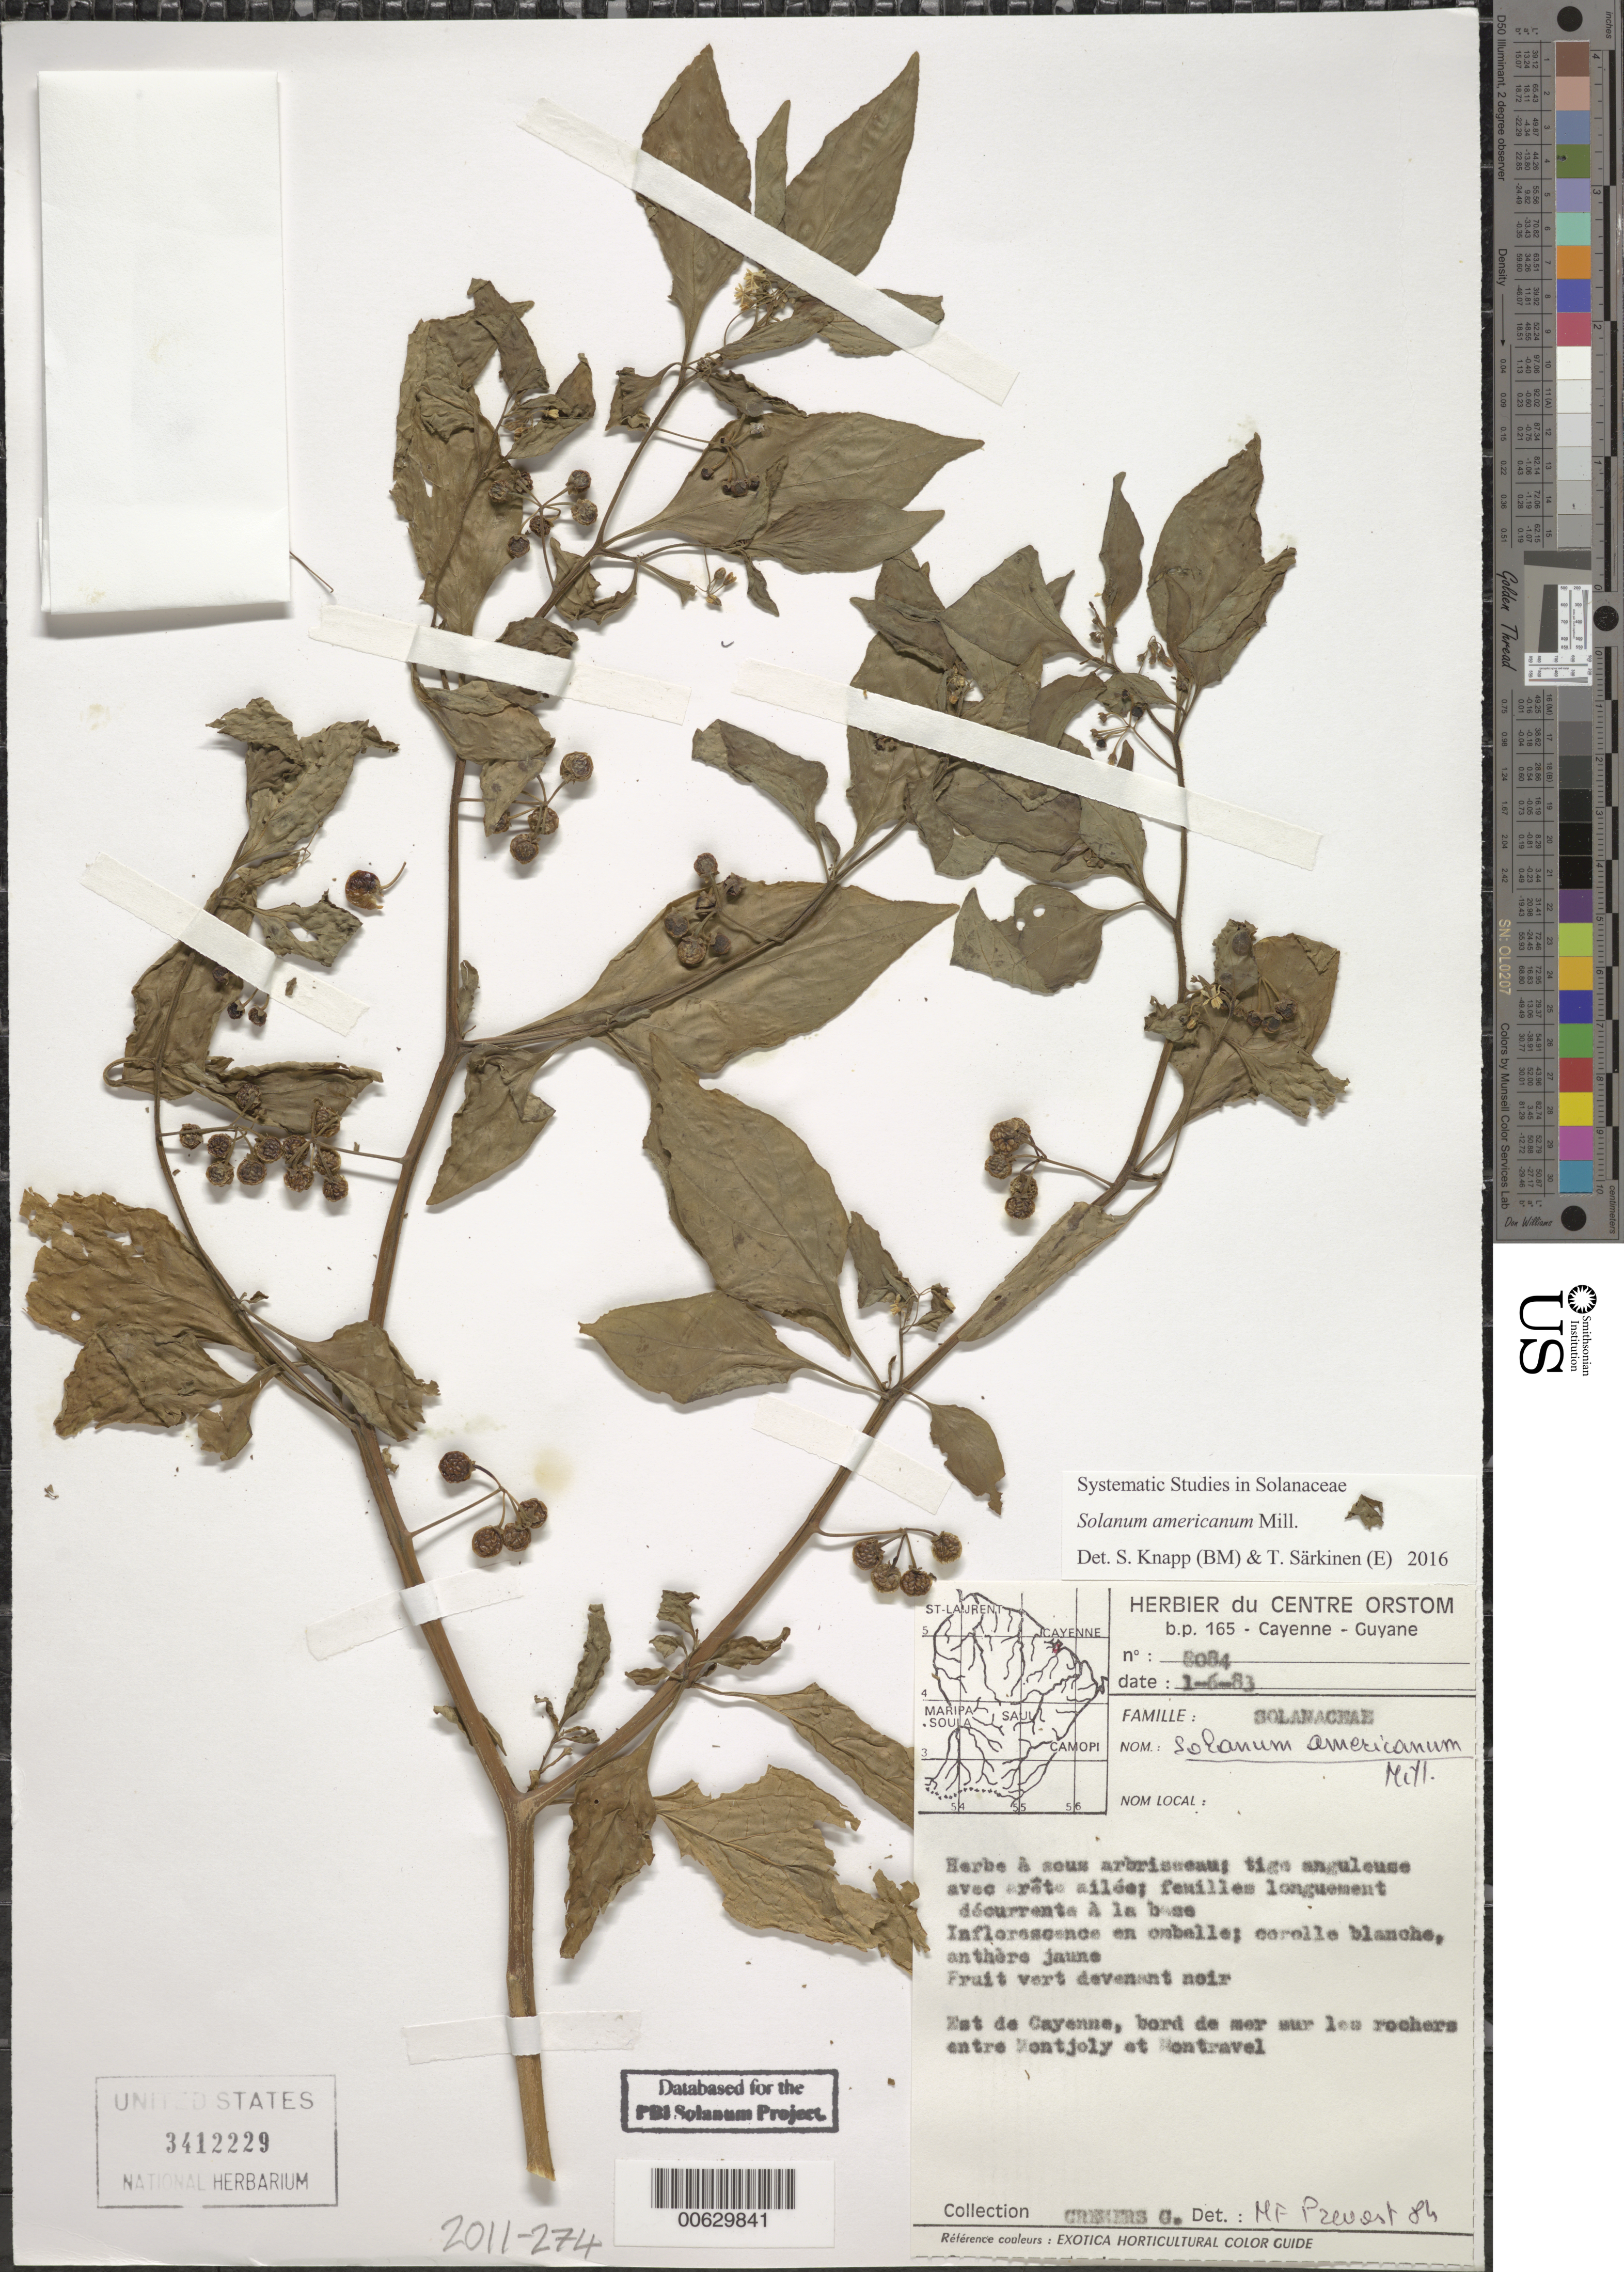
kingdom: Plantae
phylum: Tracheophyta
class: Magnoliopsida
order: Solanales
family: Solanaceae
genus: Solanum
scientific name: Solanum americanum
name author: Mill.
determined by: Prévost, M.-F.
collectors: G. Cremers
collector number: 8084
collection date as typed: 6 Jun 1983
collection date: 1983-06-06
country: French Guiana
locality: Cayenne, east of, betw. Montjoly and Montravel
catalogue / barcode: US 3412229